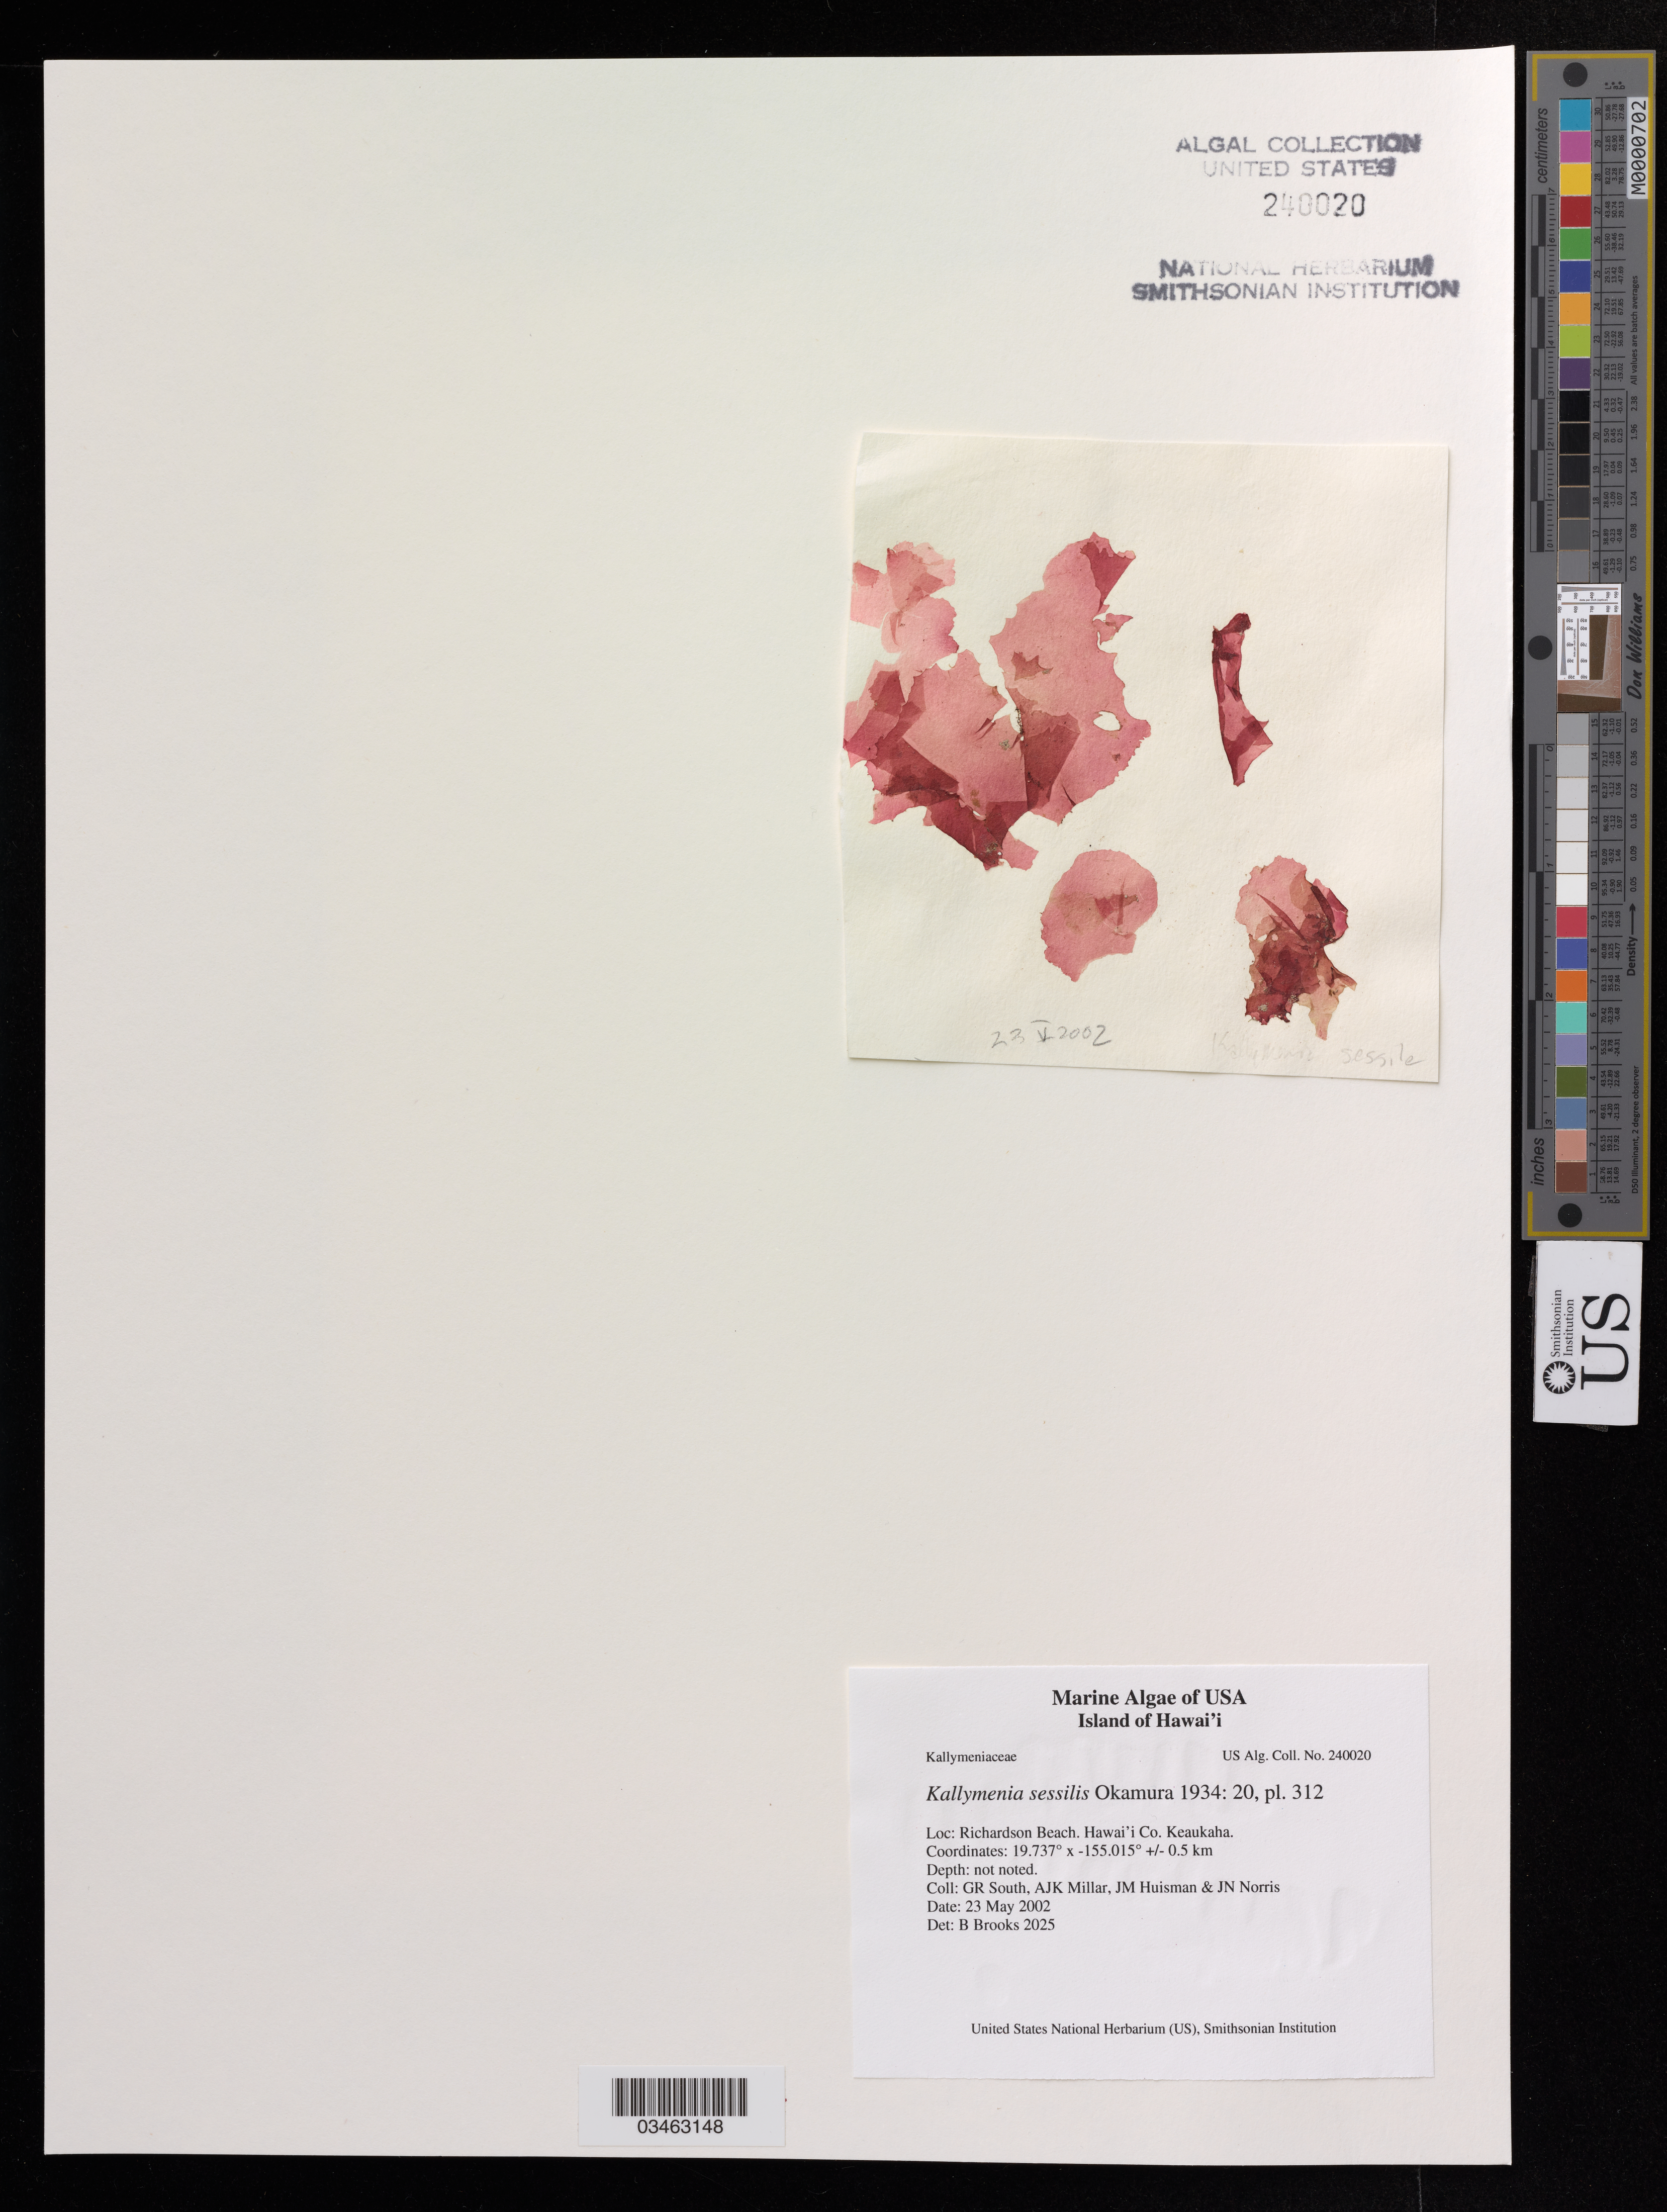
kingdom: Plantae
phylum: Rhodophyta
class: Florideophyceae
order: Gigartinales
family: Kallymeniaceae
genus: Kallymenia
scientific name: Kallymenia sessilis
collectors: G. R. South, A. Millar, J. M. Huisman & J. Norris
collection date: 2002-05-23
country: United States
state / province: Hawaii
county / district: Hawaii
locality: Richardson Beach. Keaukaha.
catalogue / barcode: US 240020